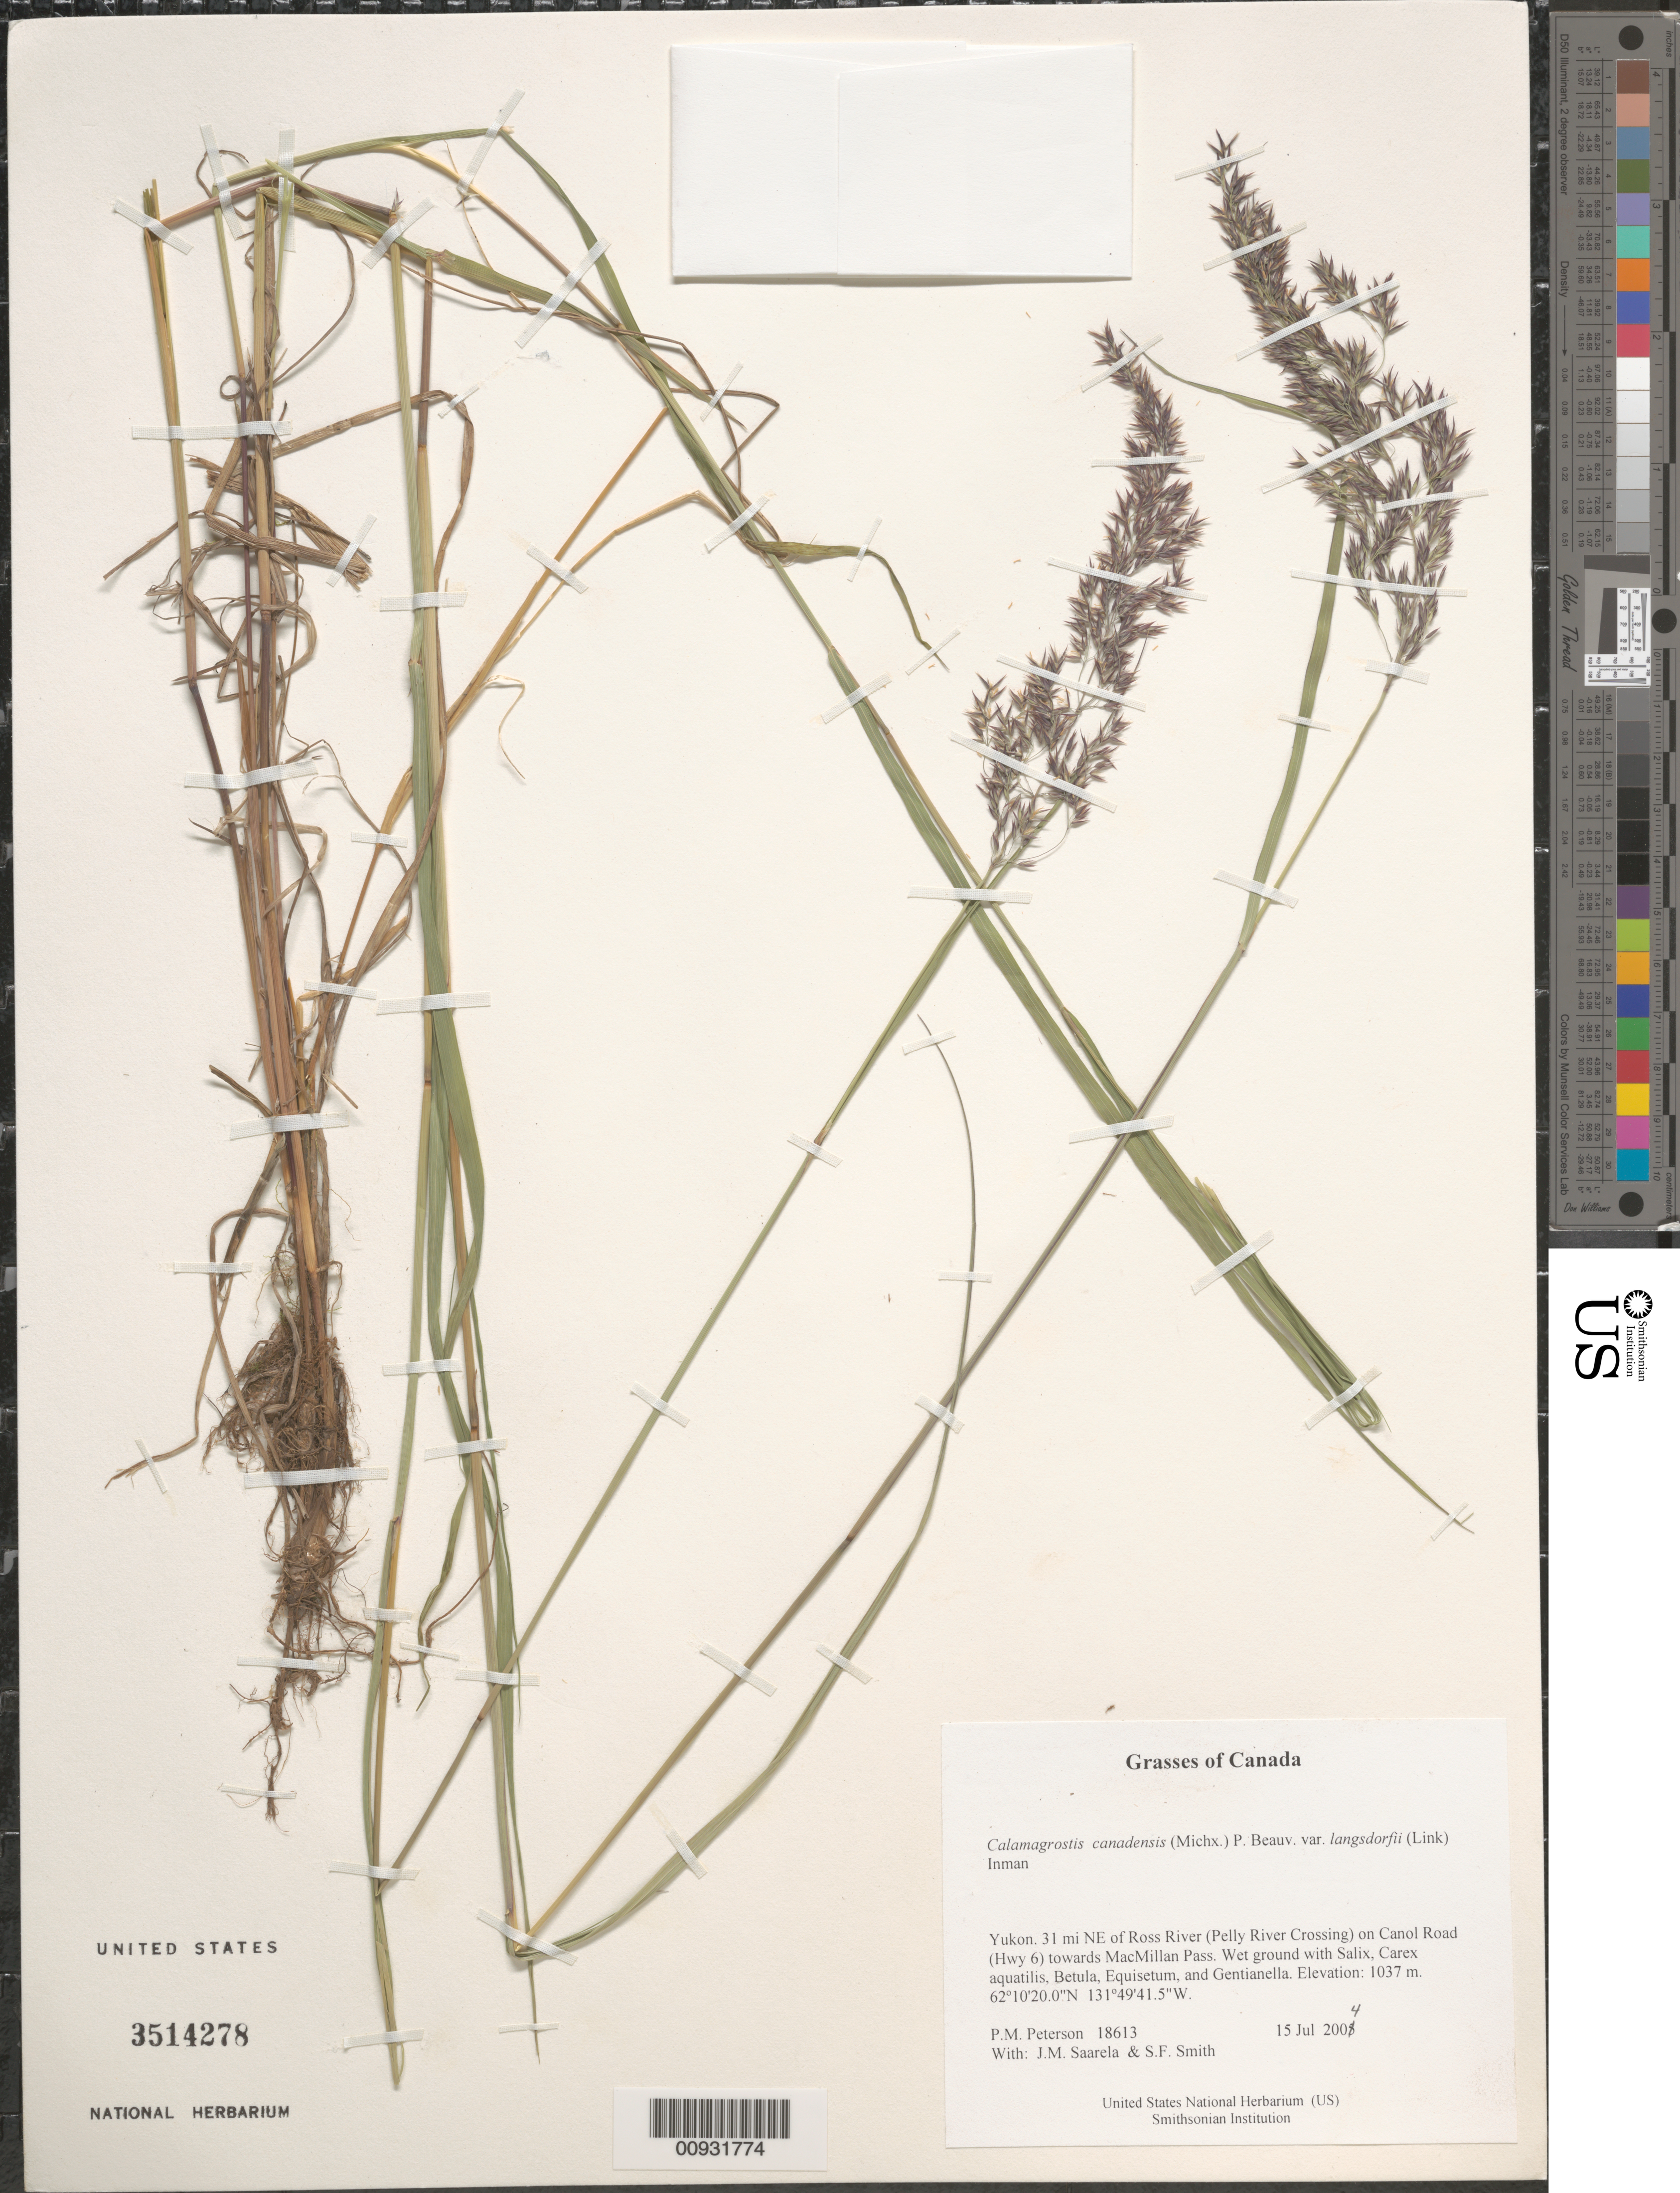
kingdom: Plantae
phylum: Tracheophyta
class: Liliopsida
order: Poales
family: Poaceae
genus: Calamagrostis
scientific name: Calamagrostis canadensis var. langsdorffii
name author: (Link) Inman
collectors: P. M. Peterson, J. Saarela & S.F. Smith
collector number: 18613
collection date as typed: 15 Jul 2004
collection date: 2004-07-15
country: Canada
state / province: Yukon Territory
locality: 31 mi NE of Ross River (Pelly River Crossing) on Canol Road (Hwy 6) towards MacMillan Pass. Wet ground with Salix, Carex aquatilis, Betula, Equisetum, and Gentianella.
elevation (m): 1037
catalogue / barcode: US 3514278